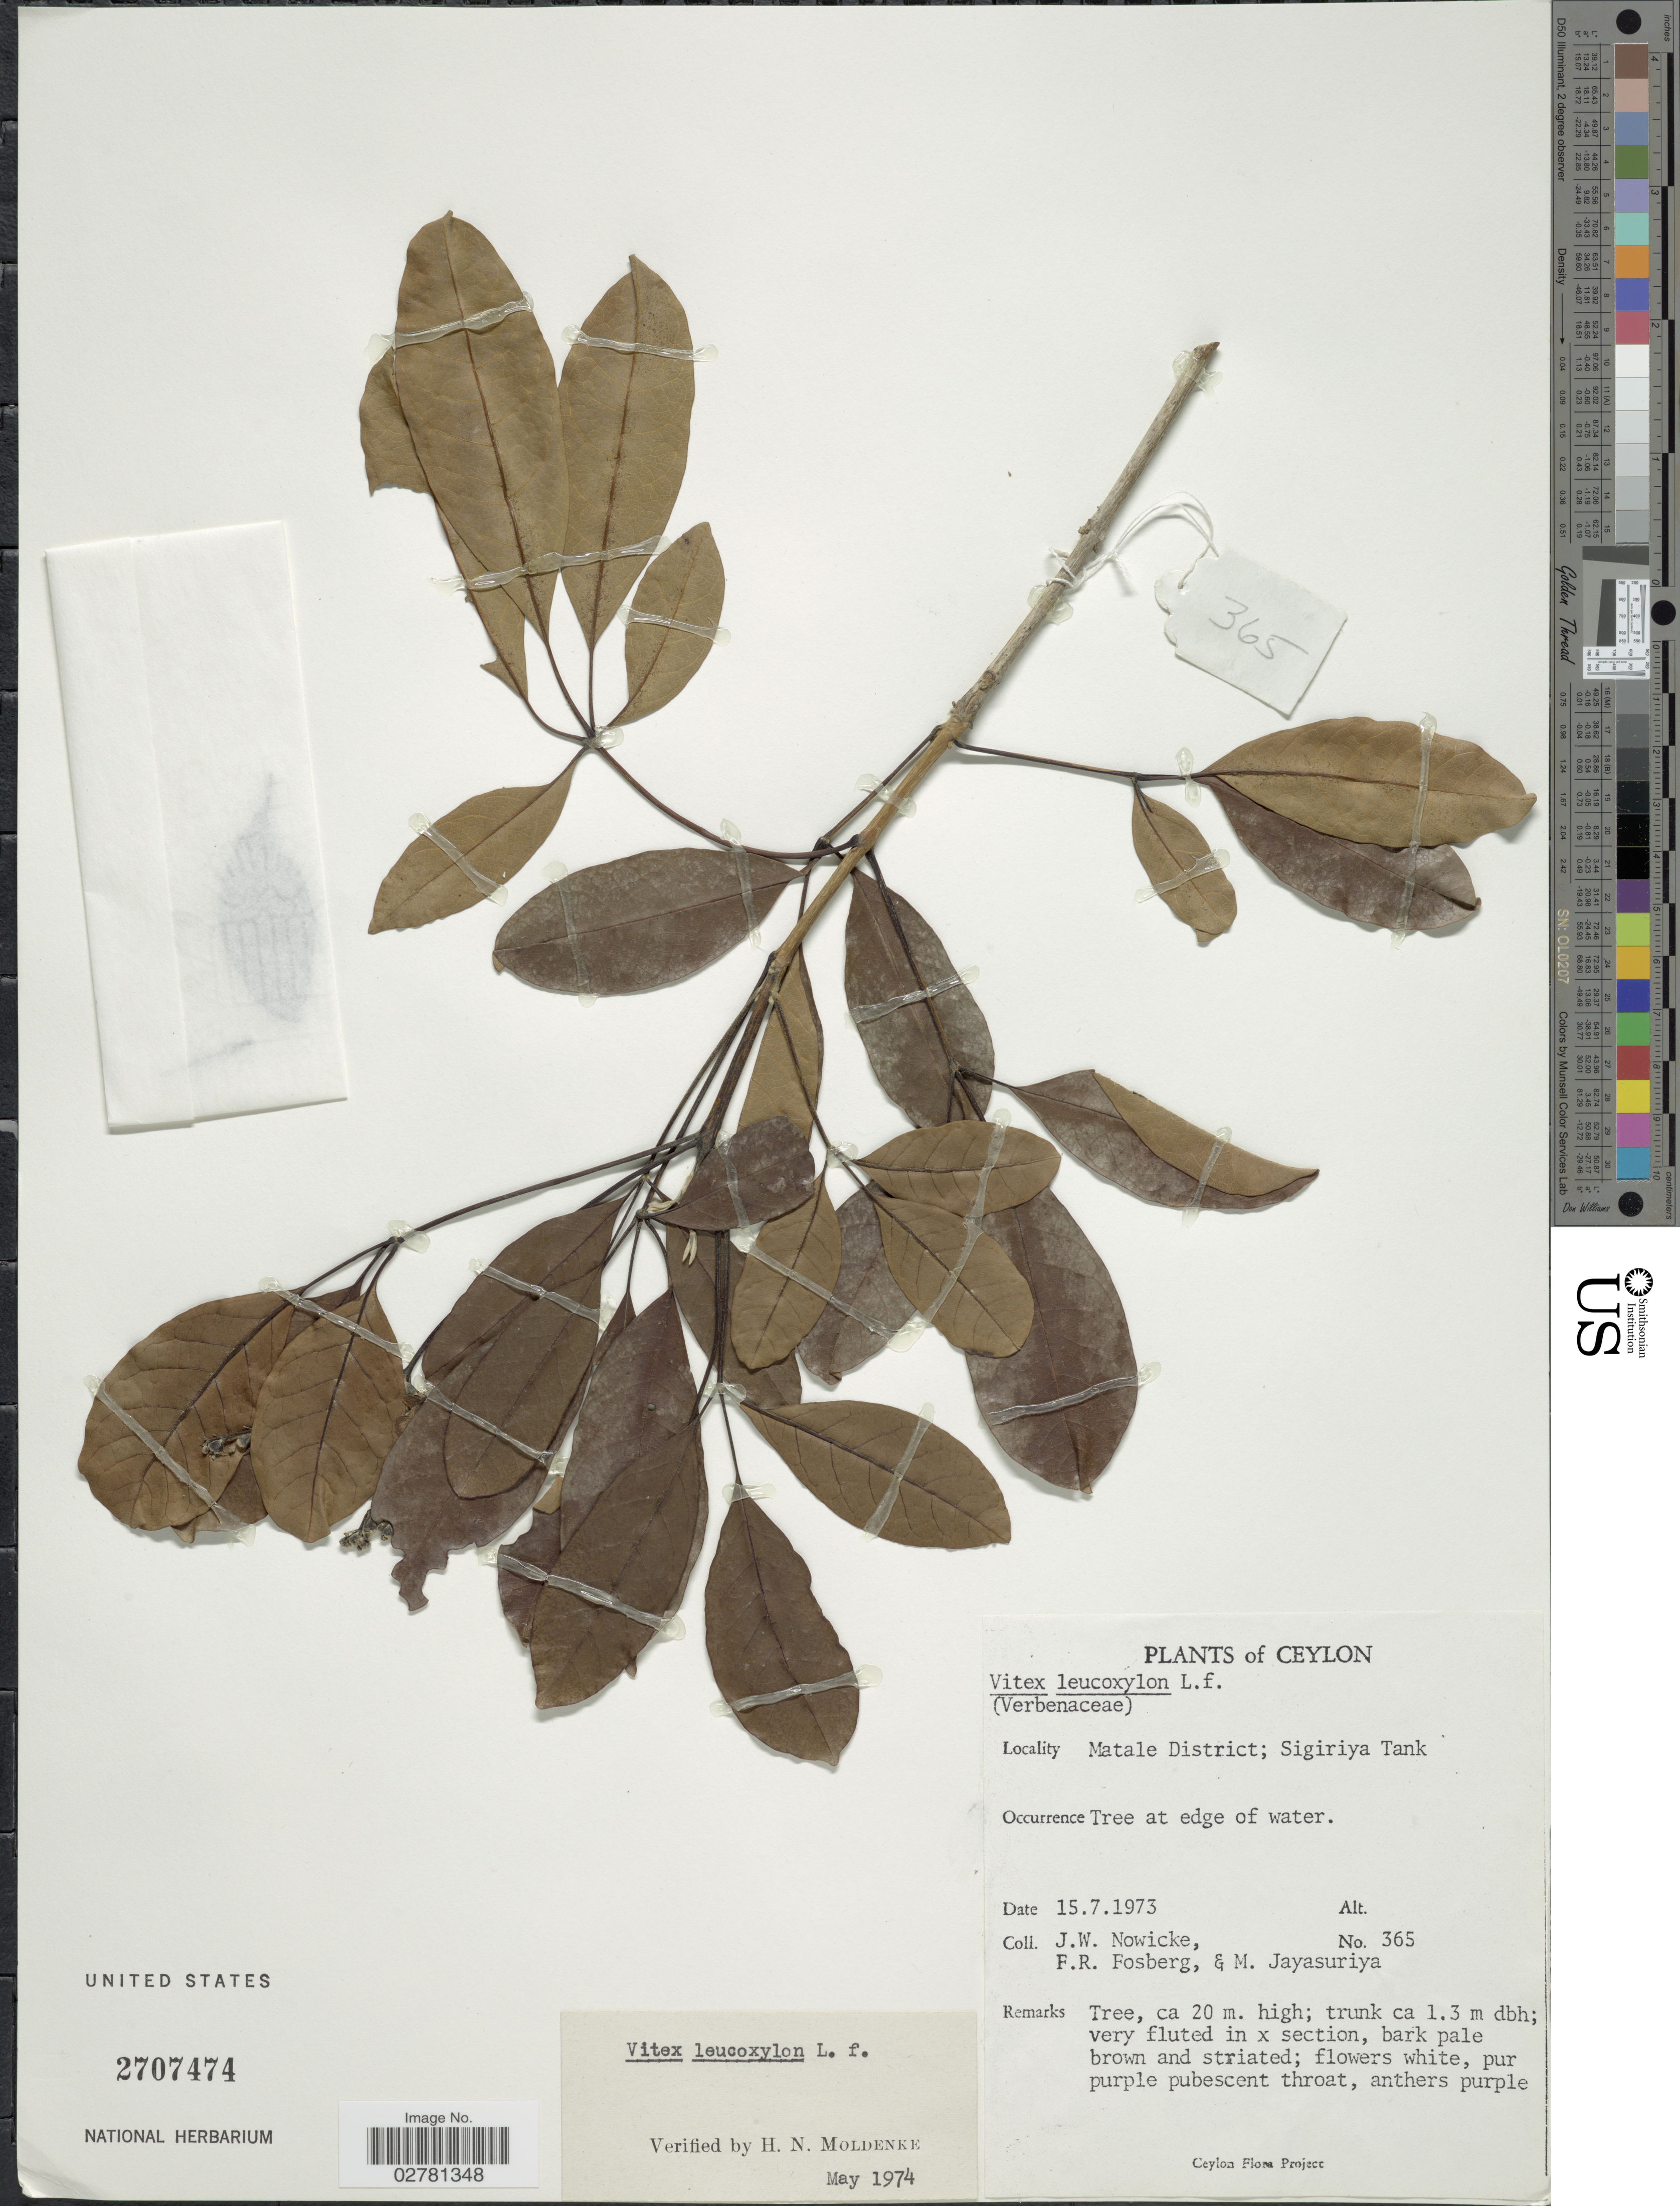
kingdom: Plantae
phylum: Tracheophyta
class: Magnoliopsida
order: Lamiales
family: Lamiaceae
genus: Vitex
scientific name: Vitex leucoxylon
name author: L. f.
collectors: J. W. Nowicke, F. R. Fosberg & M. Jayasuriya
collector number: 365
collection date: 1973-07-15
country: Sri Lanka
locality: Ceylon. Matale District; Sigiriya Tank.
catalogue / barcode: US 2707474